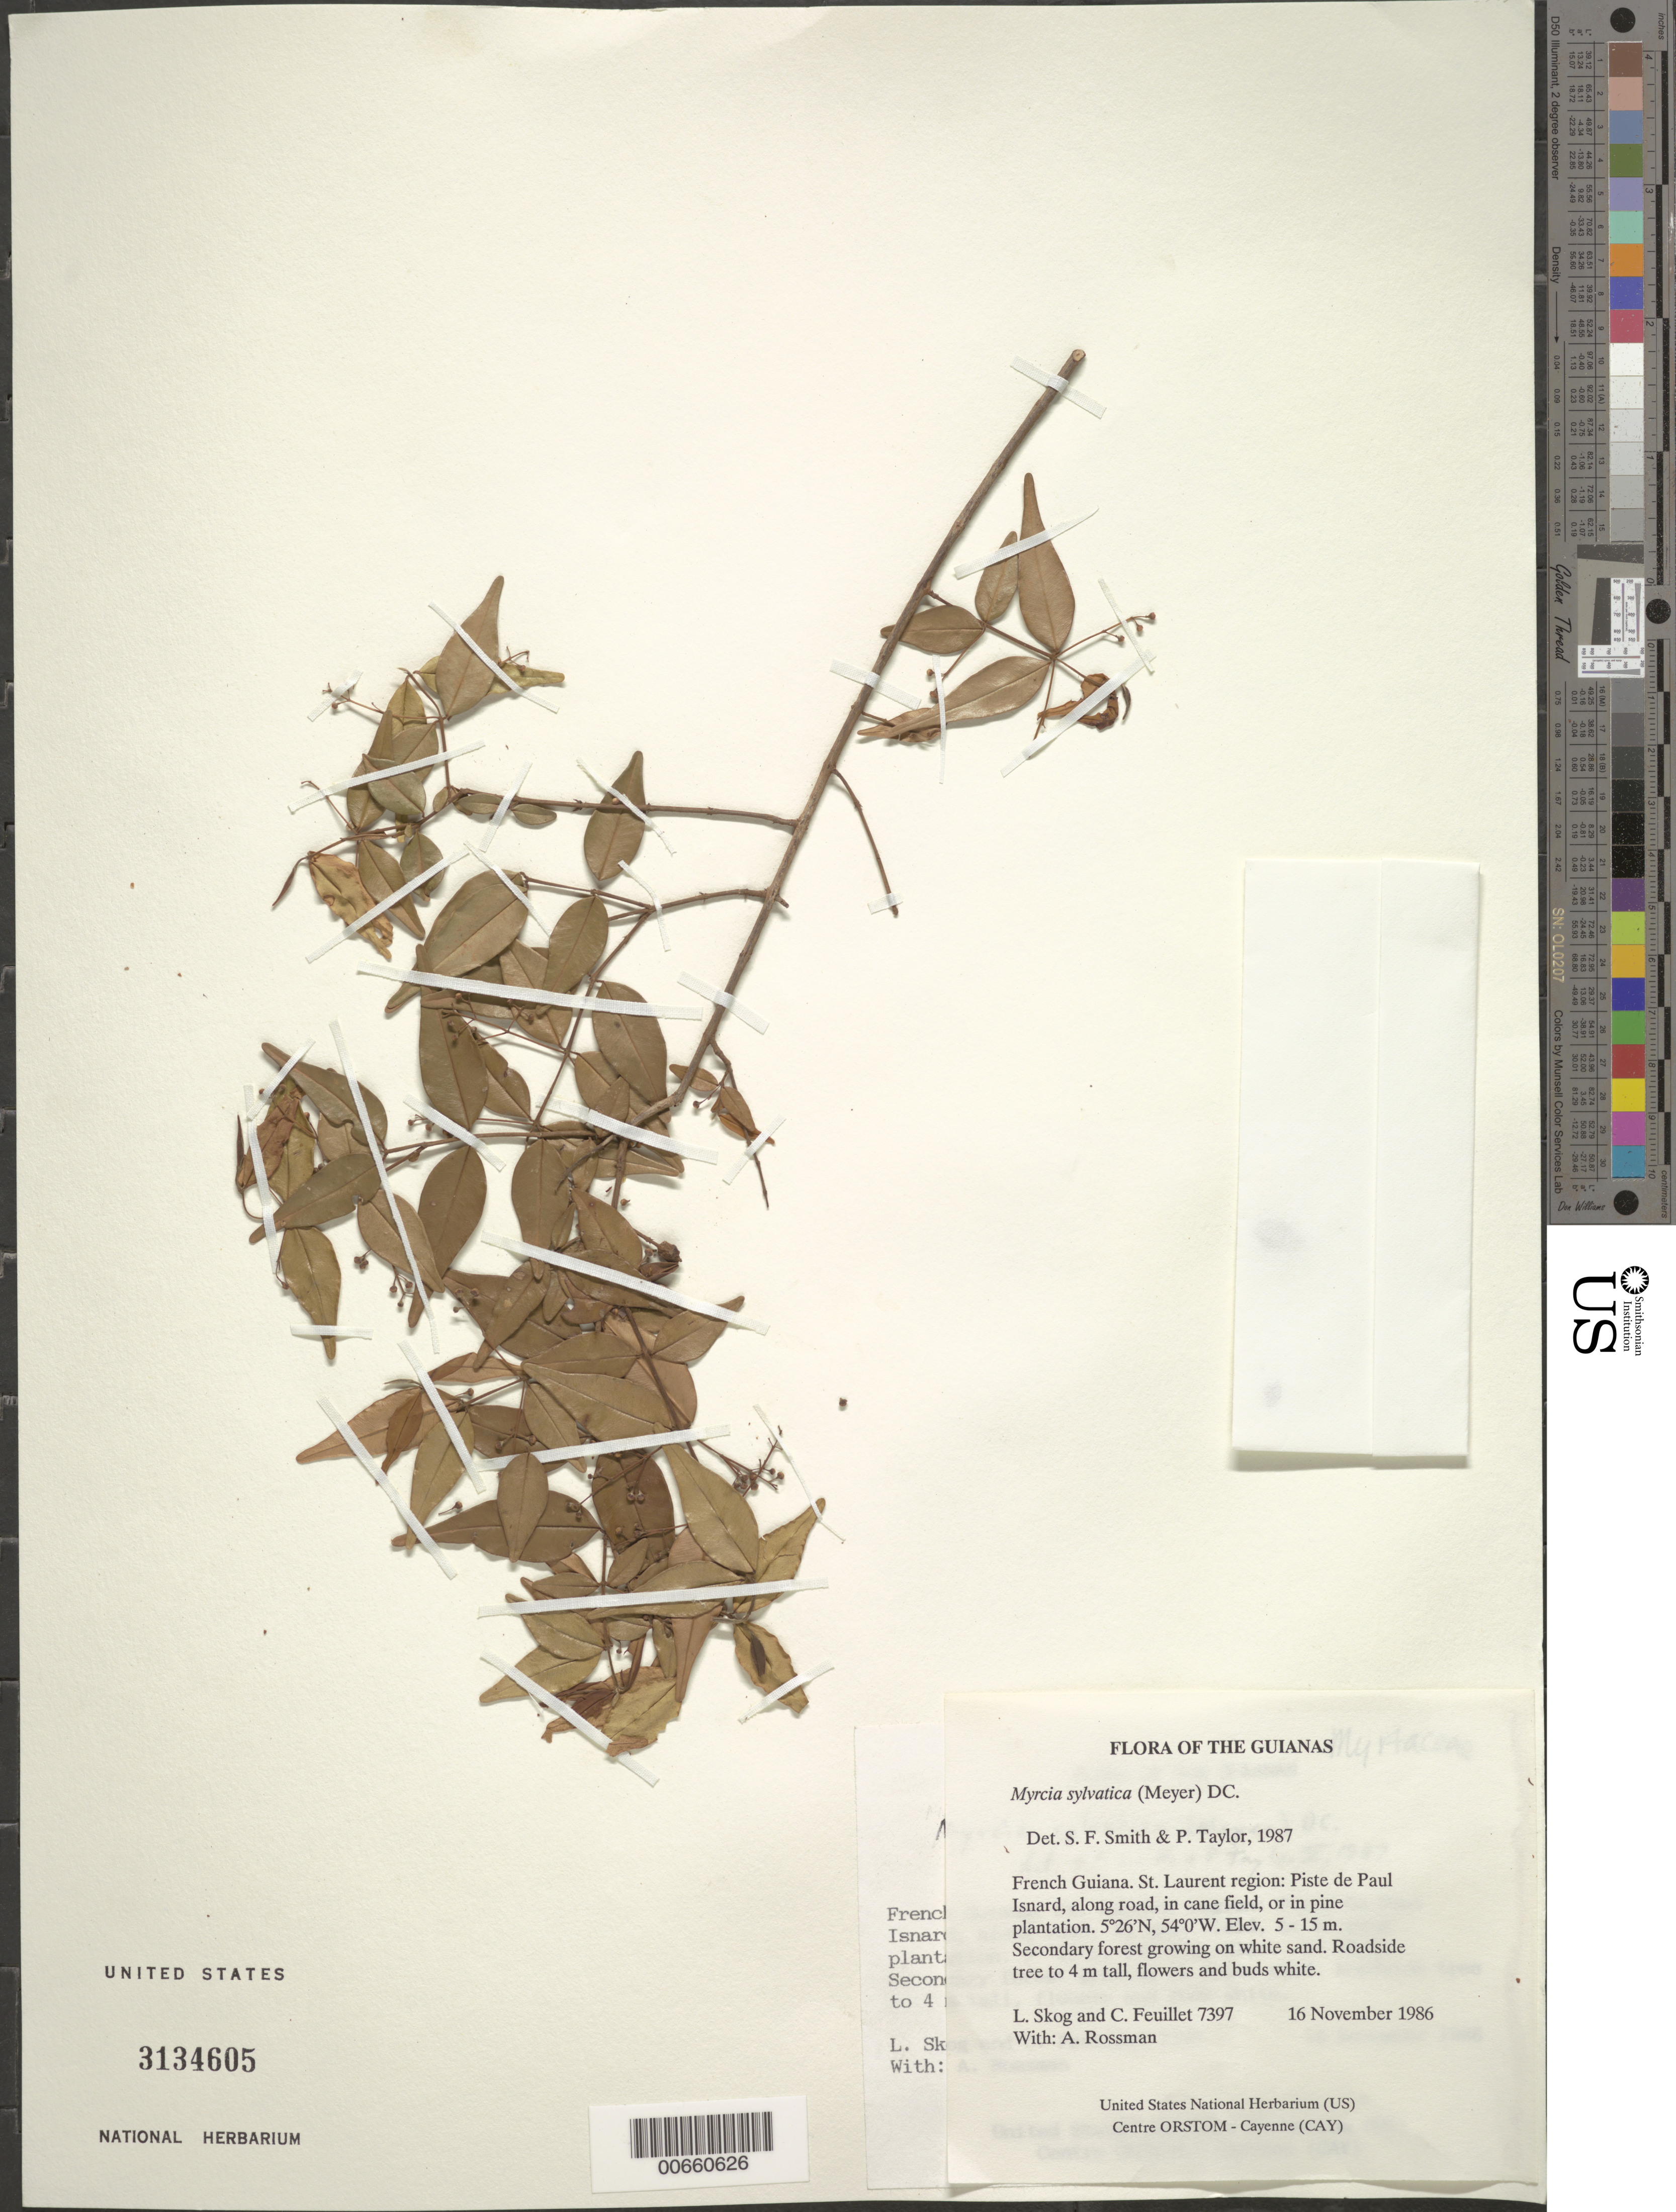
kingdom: Plantae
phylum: Tracheophyta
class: Magnoliopsida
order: Myrtales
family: Myrtaceae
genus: Myrcia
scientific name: Myrcia sylvatica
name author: (G. Mey.) DC.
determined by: Smith, S. F.; Taylor, P.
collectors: L. E. Skog, C. Feuillet & A. Rossman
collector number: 7397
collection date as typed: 16 November 1986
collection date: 1986-11-16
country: French Guiana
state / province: Saint-Laurent-du-Maroni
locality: Piste de Paul Isnard, along road, in cane field, or in pine plantation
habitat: Secondary forest growing on white sand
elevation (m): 5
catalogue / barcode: US 3134605